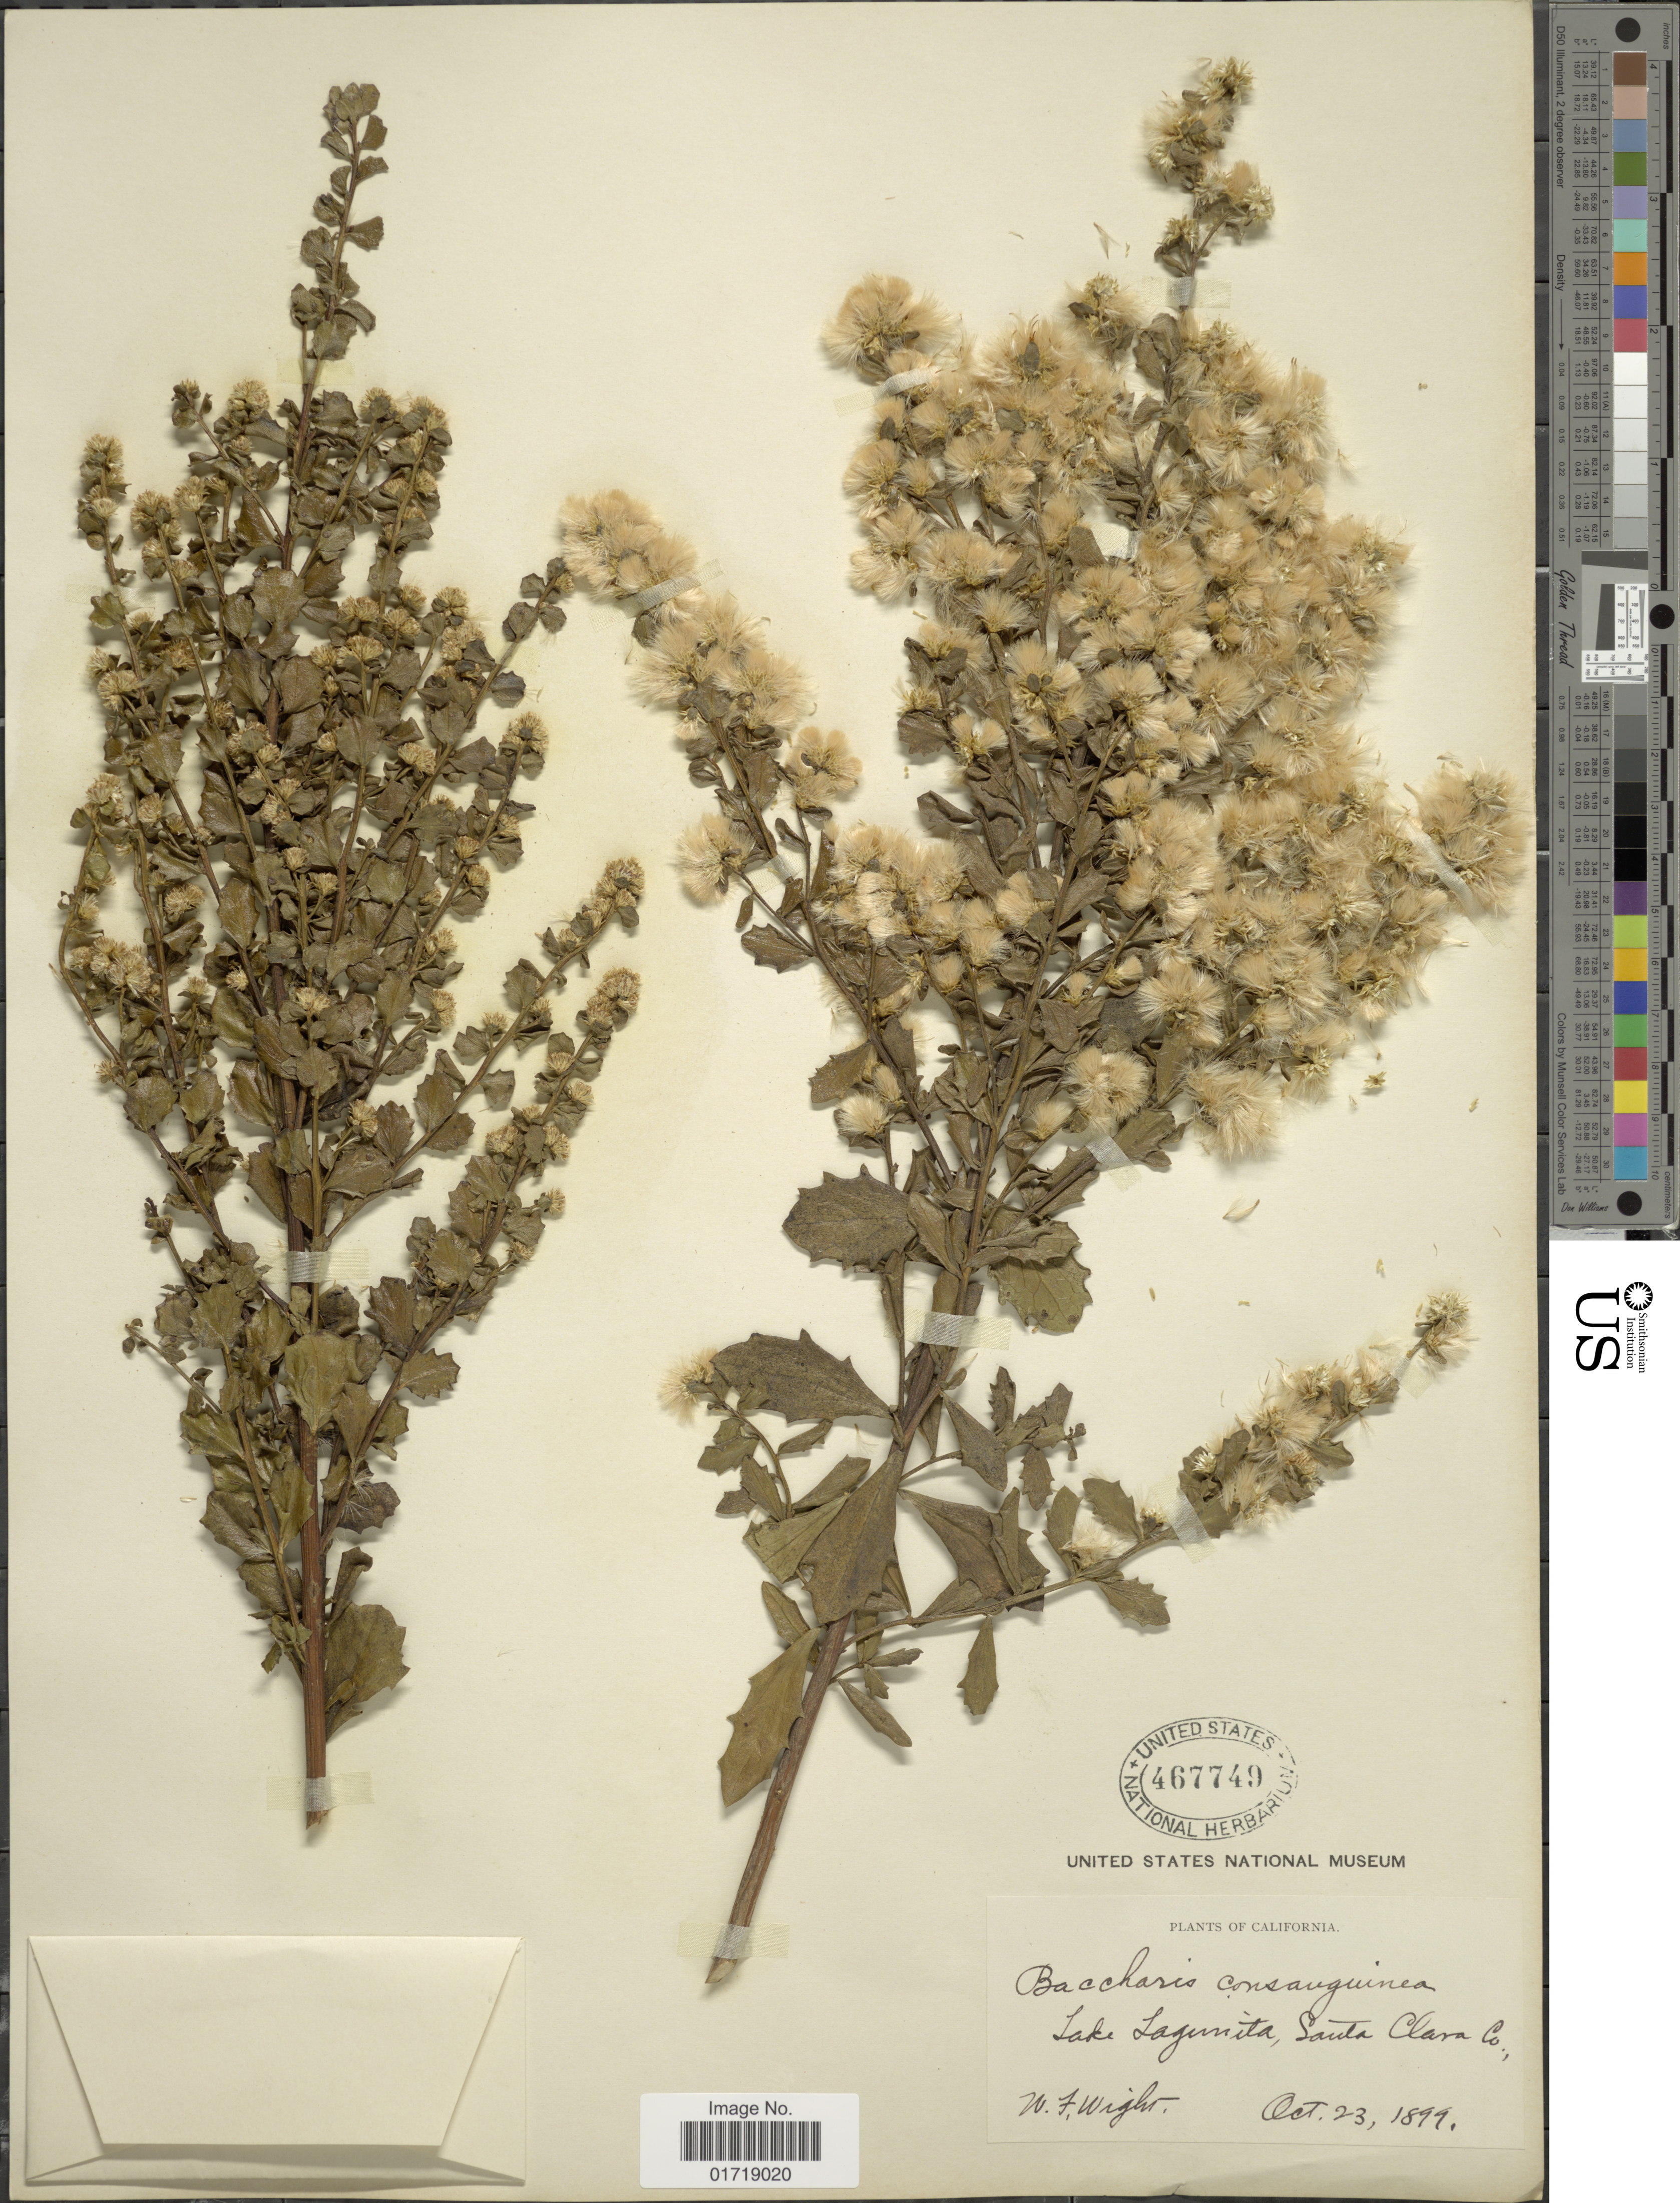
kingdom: Plantae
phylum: Tracheophyta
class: Magnoliopsida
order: Asterales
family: Asteraceae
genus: Baccharis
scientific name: Baccharis pilularis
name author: DC.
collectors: W. Wight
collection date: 1899-10-23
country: United States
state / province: California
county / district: Santa Clara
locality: Lake Lagunita, Santa Clara Co.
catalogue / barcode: US 467749